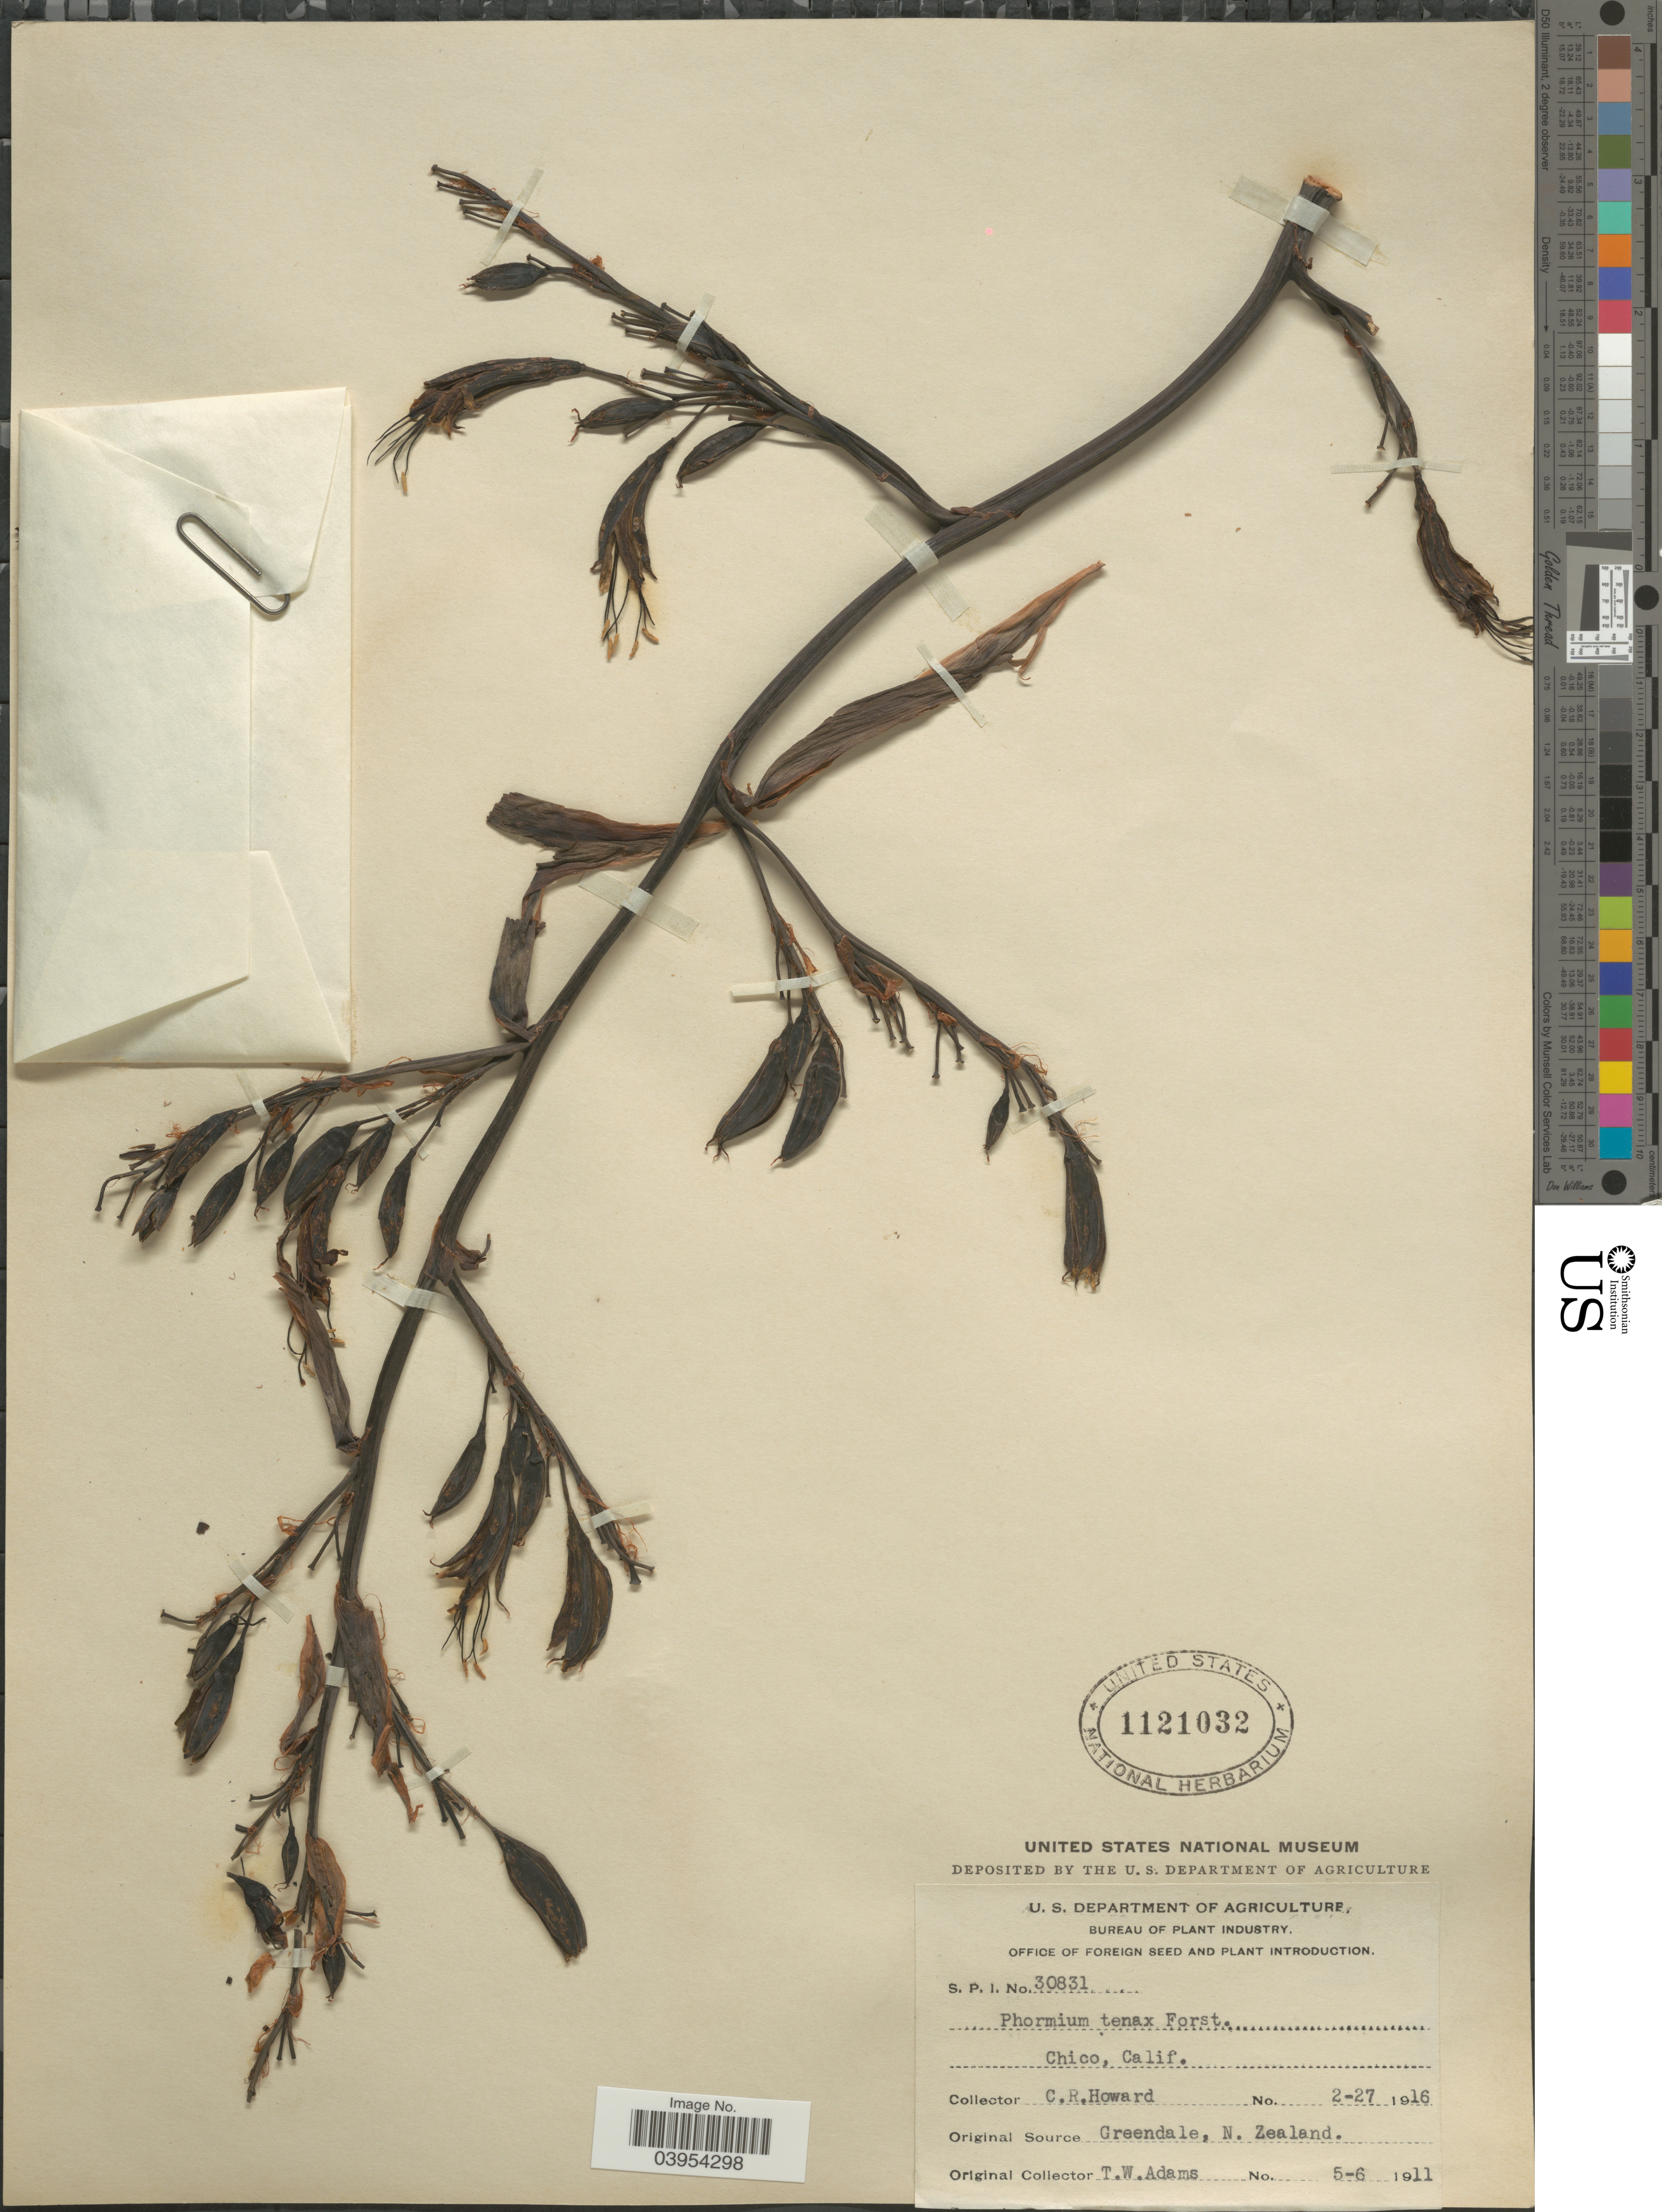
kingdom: Plantae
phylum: Tracheophyta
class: Liliopsida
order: Asparagales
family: Asphodelaceae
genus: Phormium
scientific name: Phormium tenax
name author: J.R. Forst. & G. Forst.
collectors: C. Howard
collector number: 30831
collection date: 1916-02-27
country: United States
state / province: California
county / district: Butte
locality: Chico.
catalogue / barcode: US 1121032